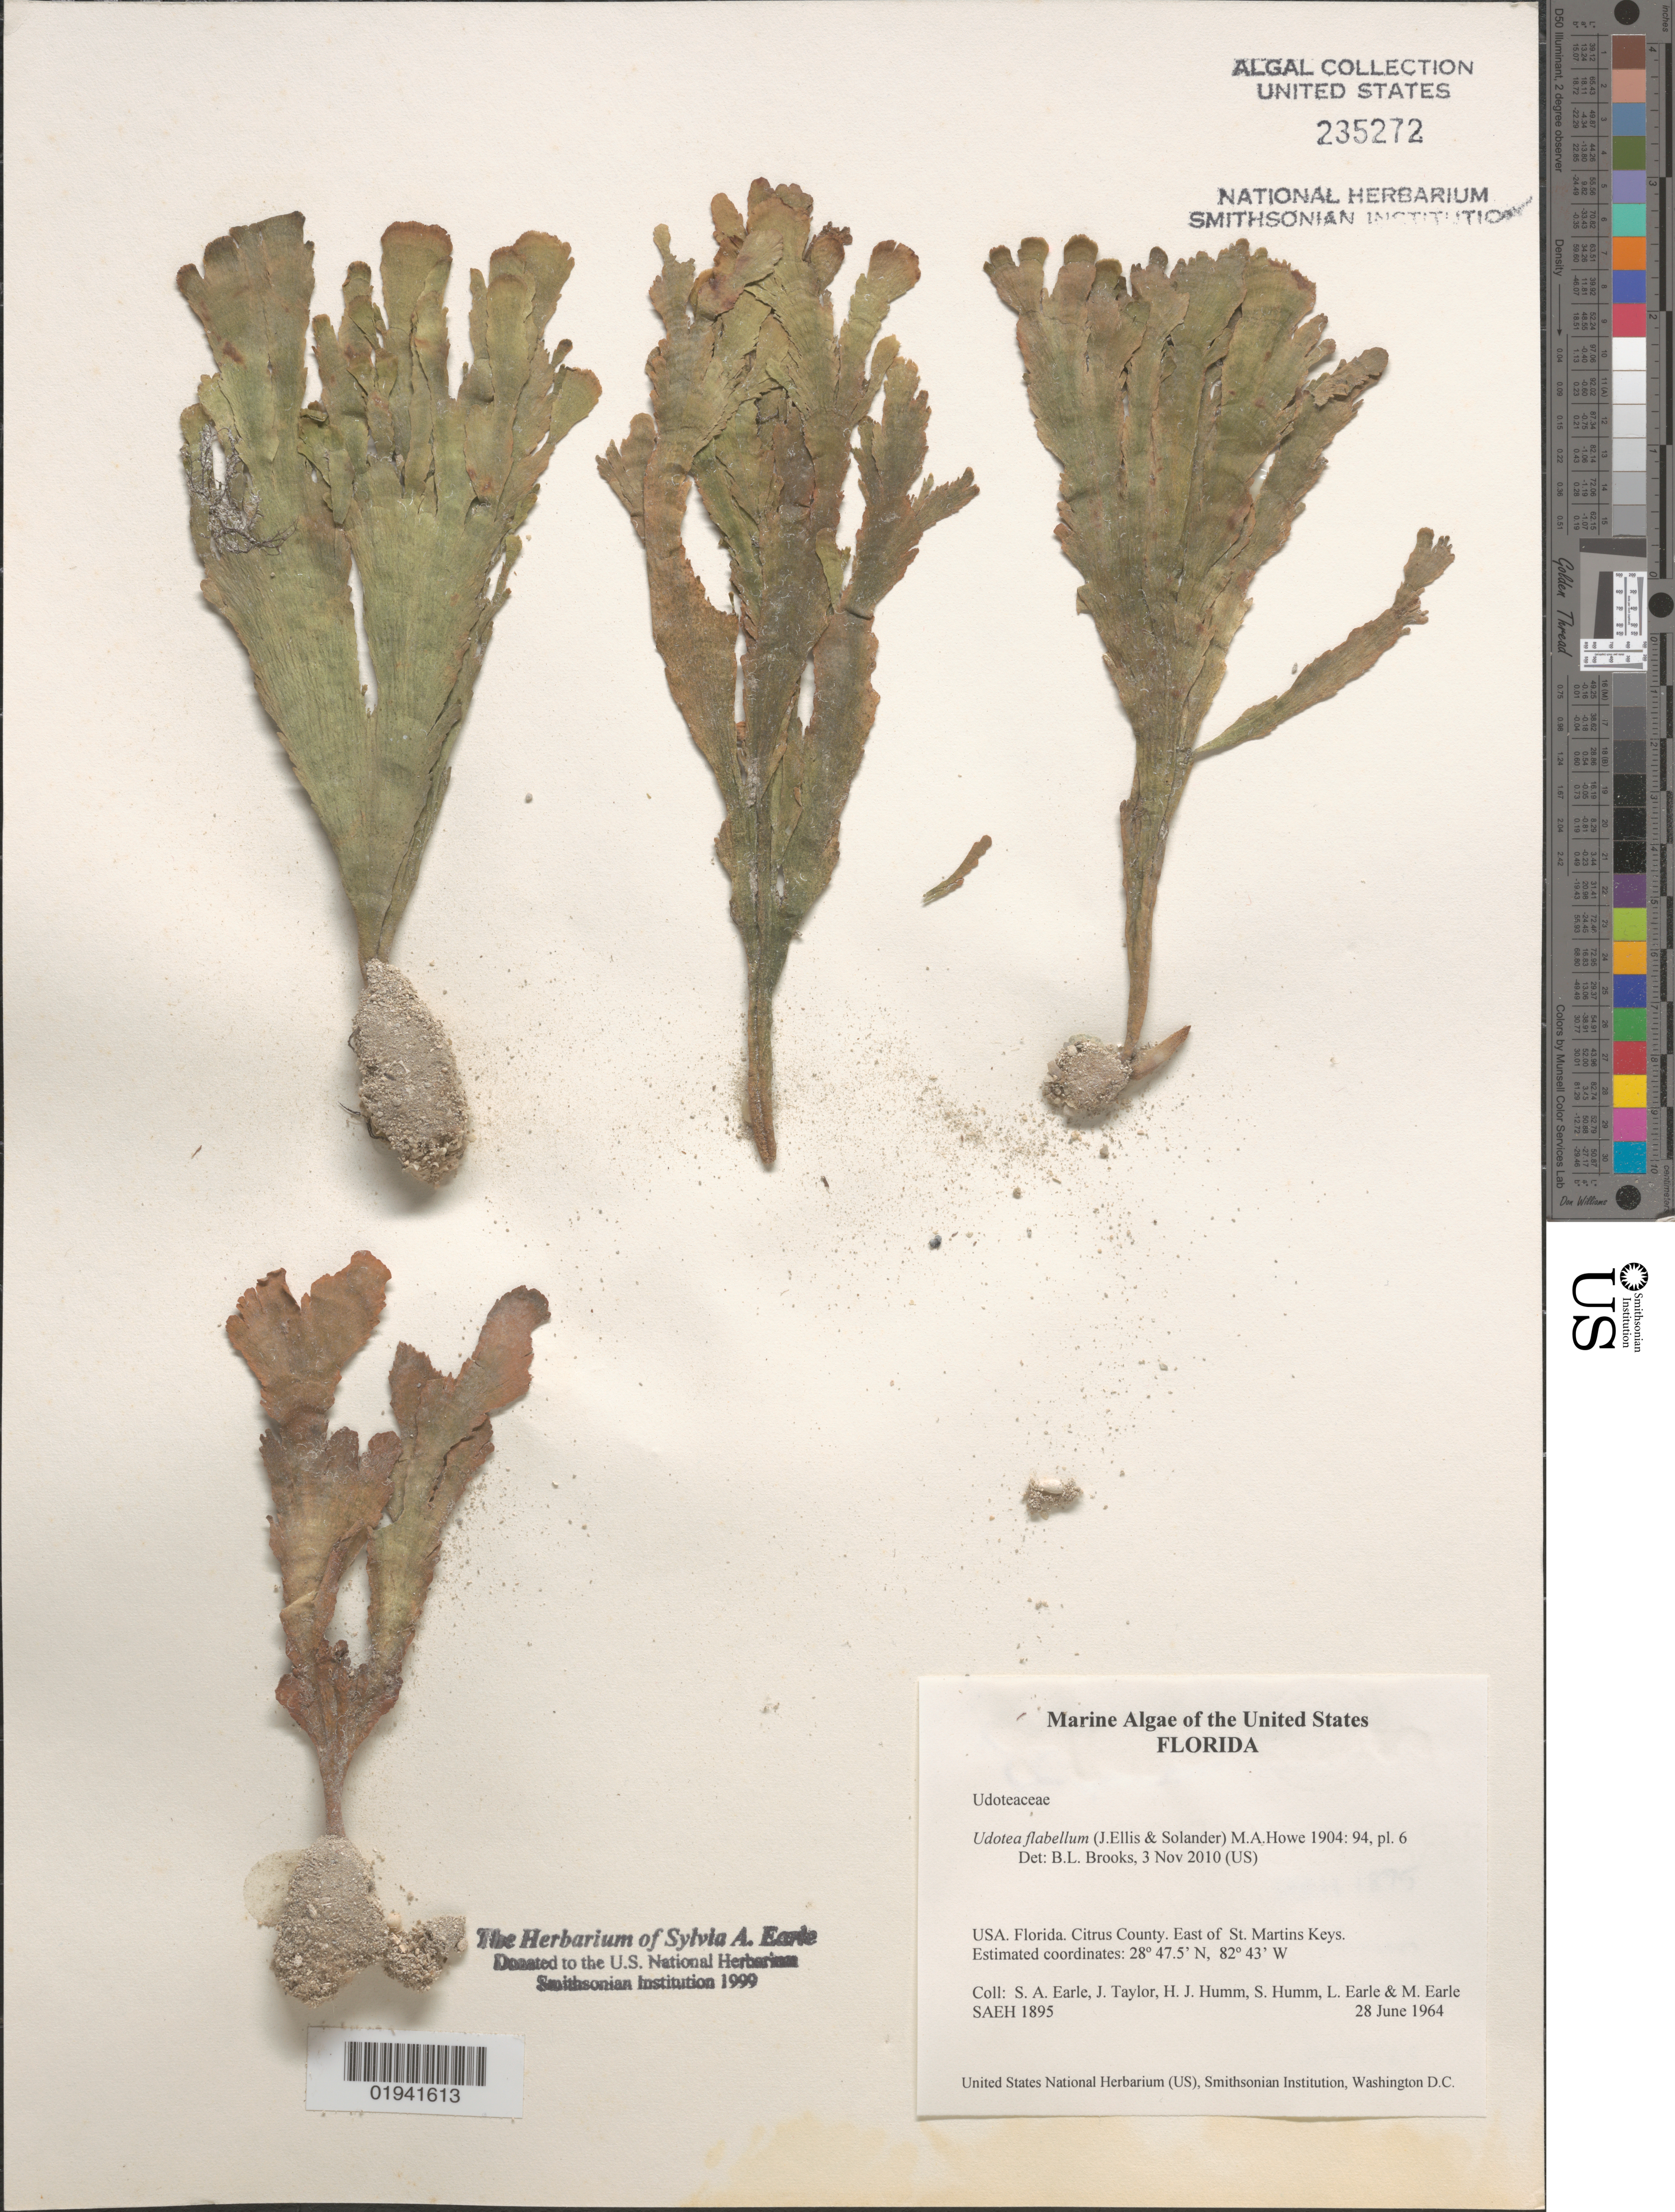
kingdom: Plantae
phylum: Chlorophyta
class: Ulvophyceae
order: Bryopsidales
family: Udoteaceae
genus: Udotea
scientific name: Udotea flabellum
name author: (J. Ellis & Sol.) M. Howe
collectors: S. A. Earle, J. Taylor, H. J. Humm, S. Humm & et al.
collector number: SAEH1895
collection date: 1964-06-28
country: United States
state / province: Florida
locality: Citrus County. East of St. Martins Keys.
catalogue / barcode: US 235272